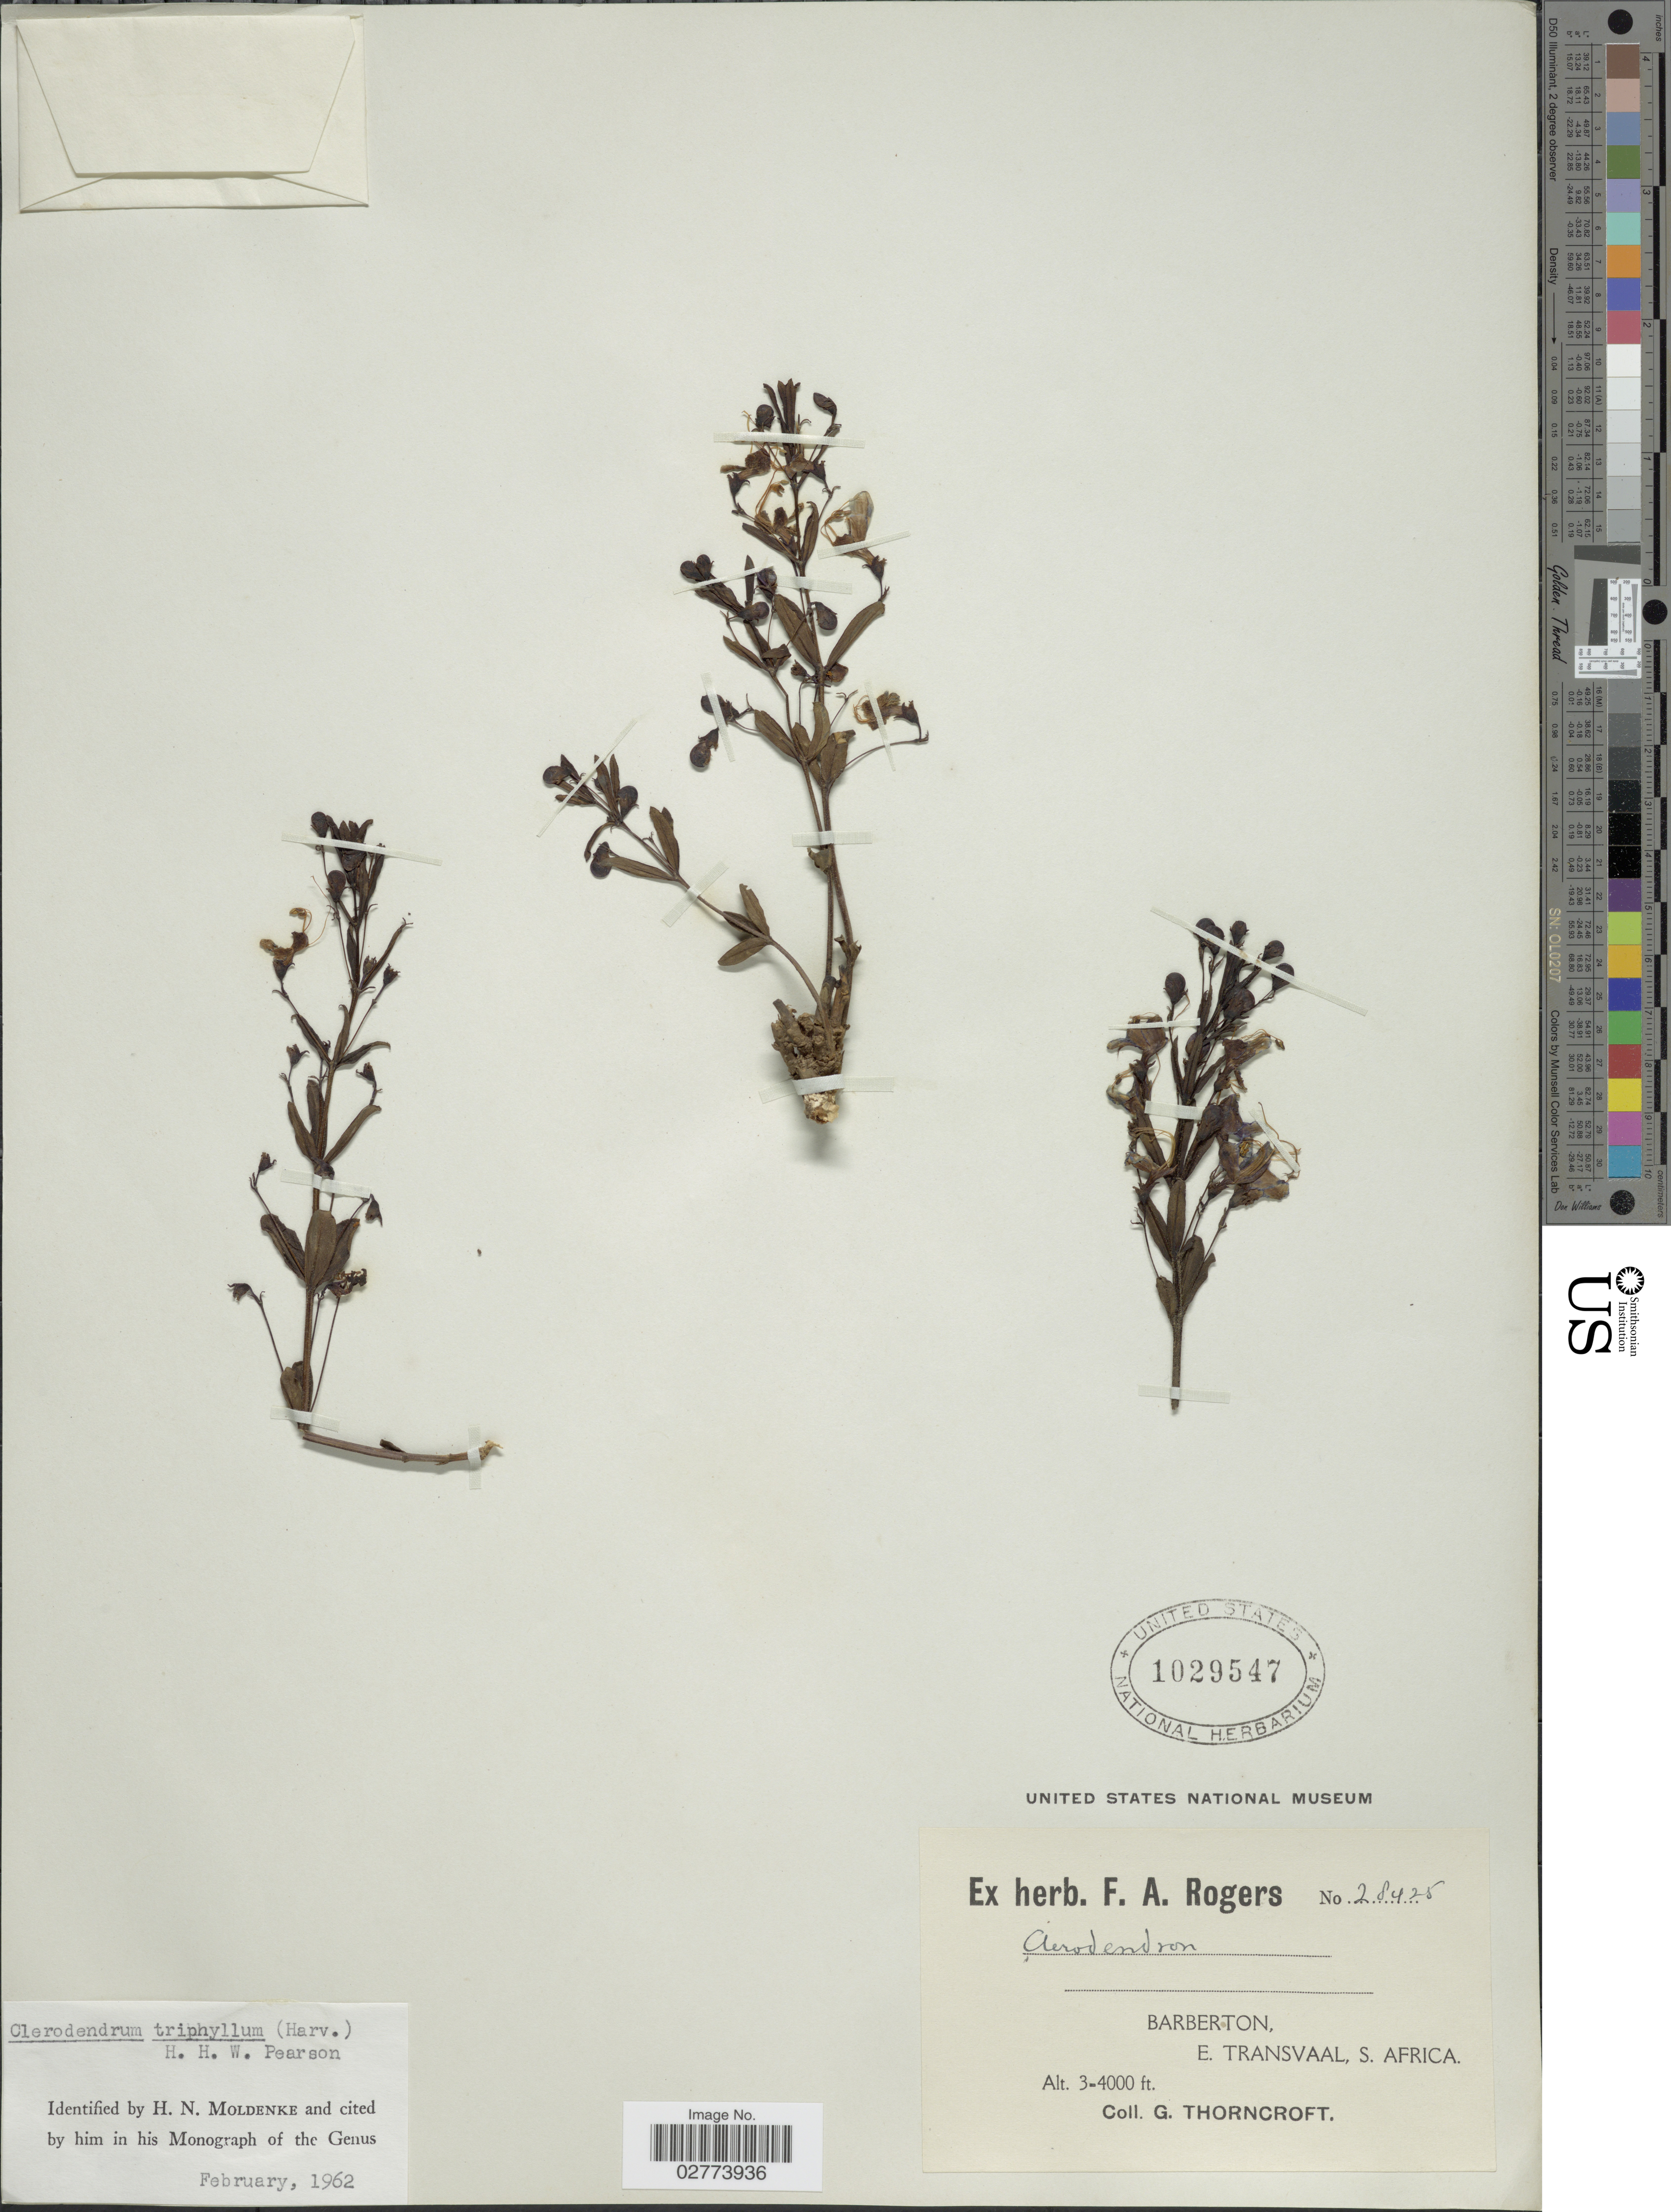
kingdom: Plantae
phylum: Tracheophyta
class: Magnoliopsida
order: Lamiales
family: Lamiaceae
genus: Clerodendrum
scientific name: Clerodendrum triphyllum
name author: (Harv.) H. Pearson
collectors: G. Thorncroft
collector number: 28425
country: South Africa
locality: Barberton, E. Transvaal.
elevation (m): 914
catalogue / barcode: US 1029547